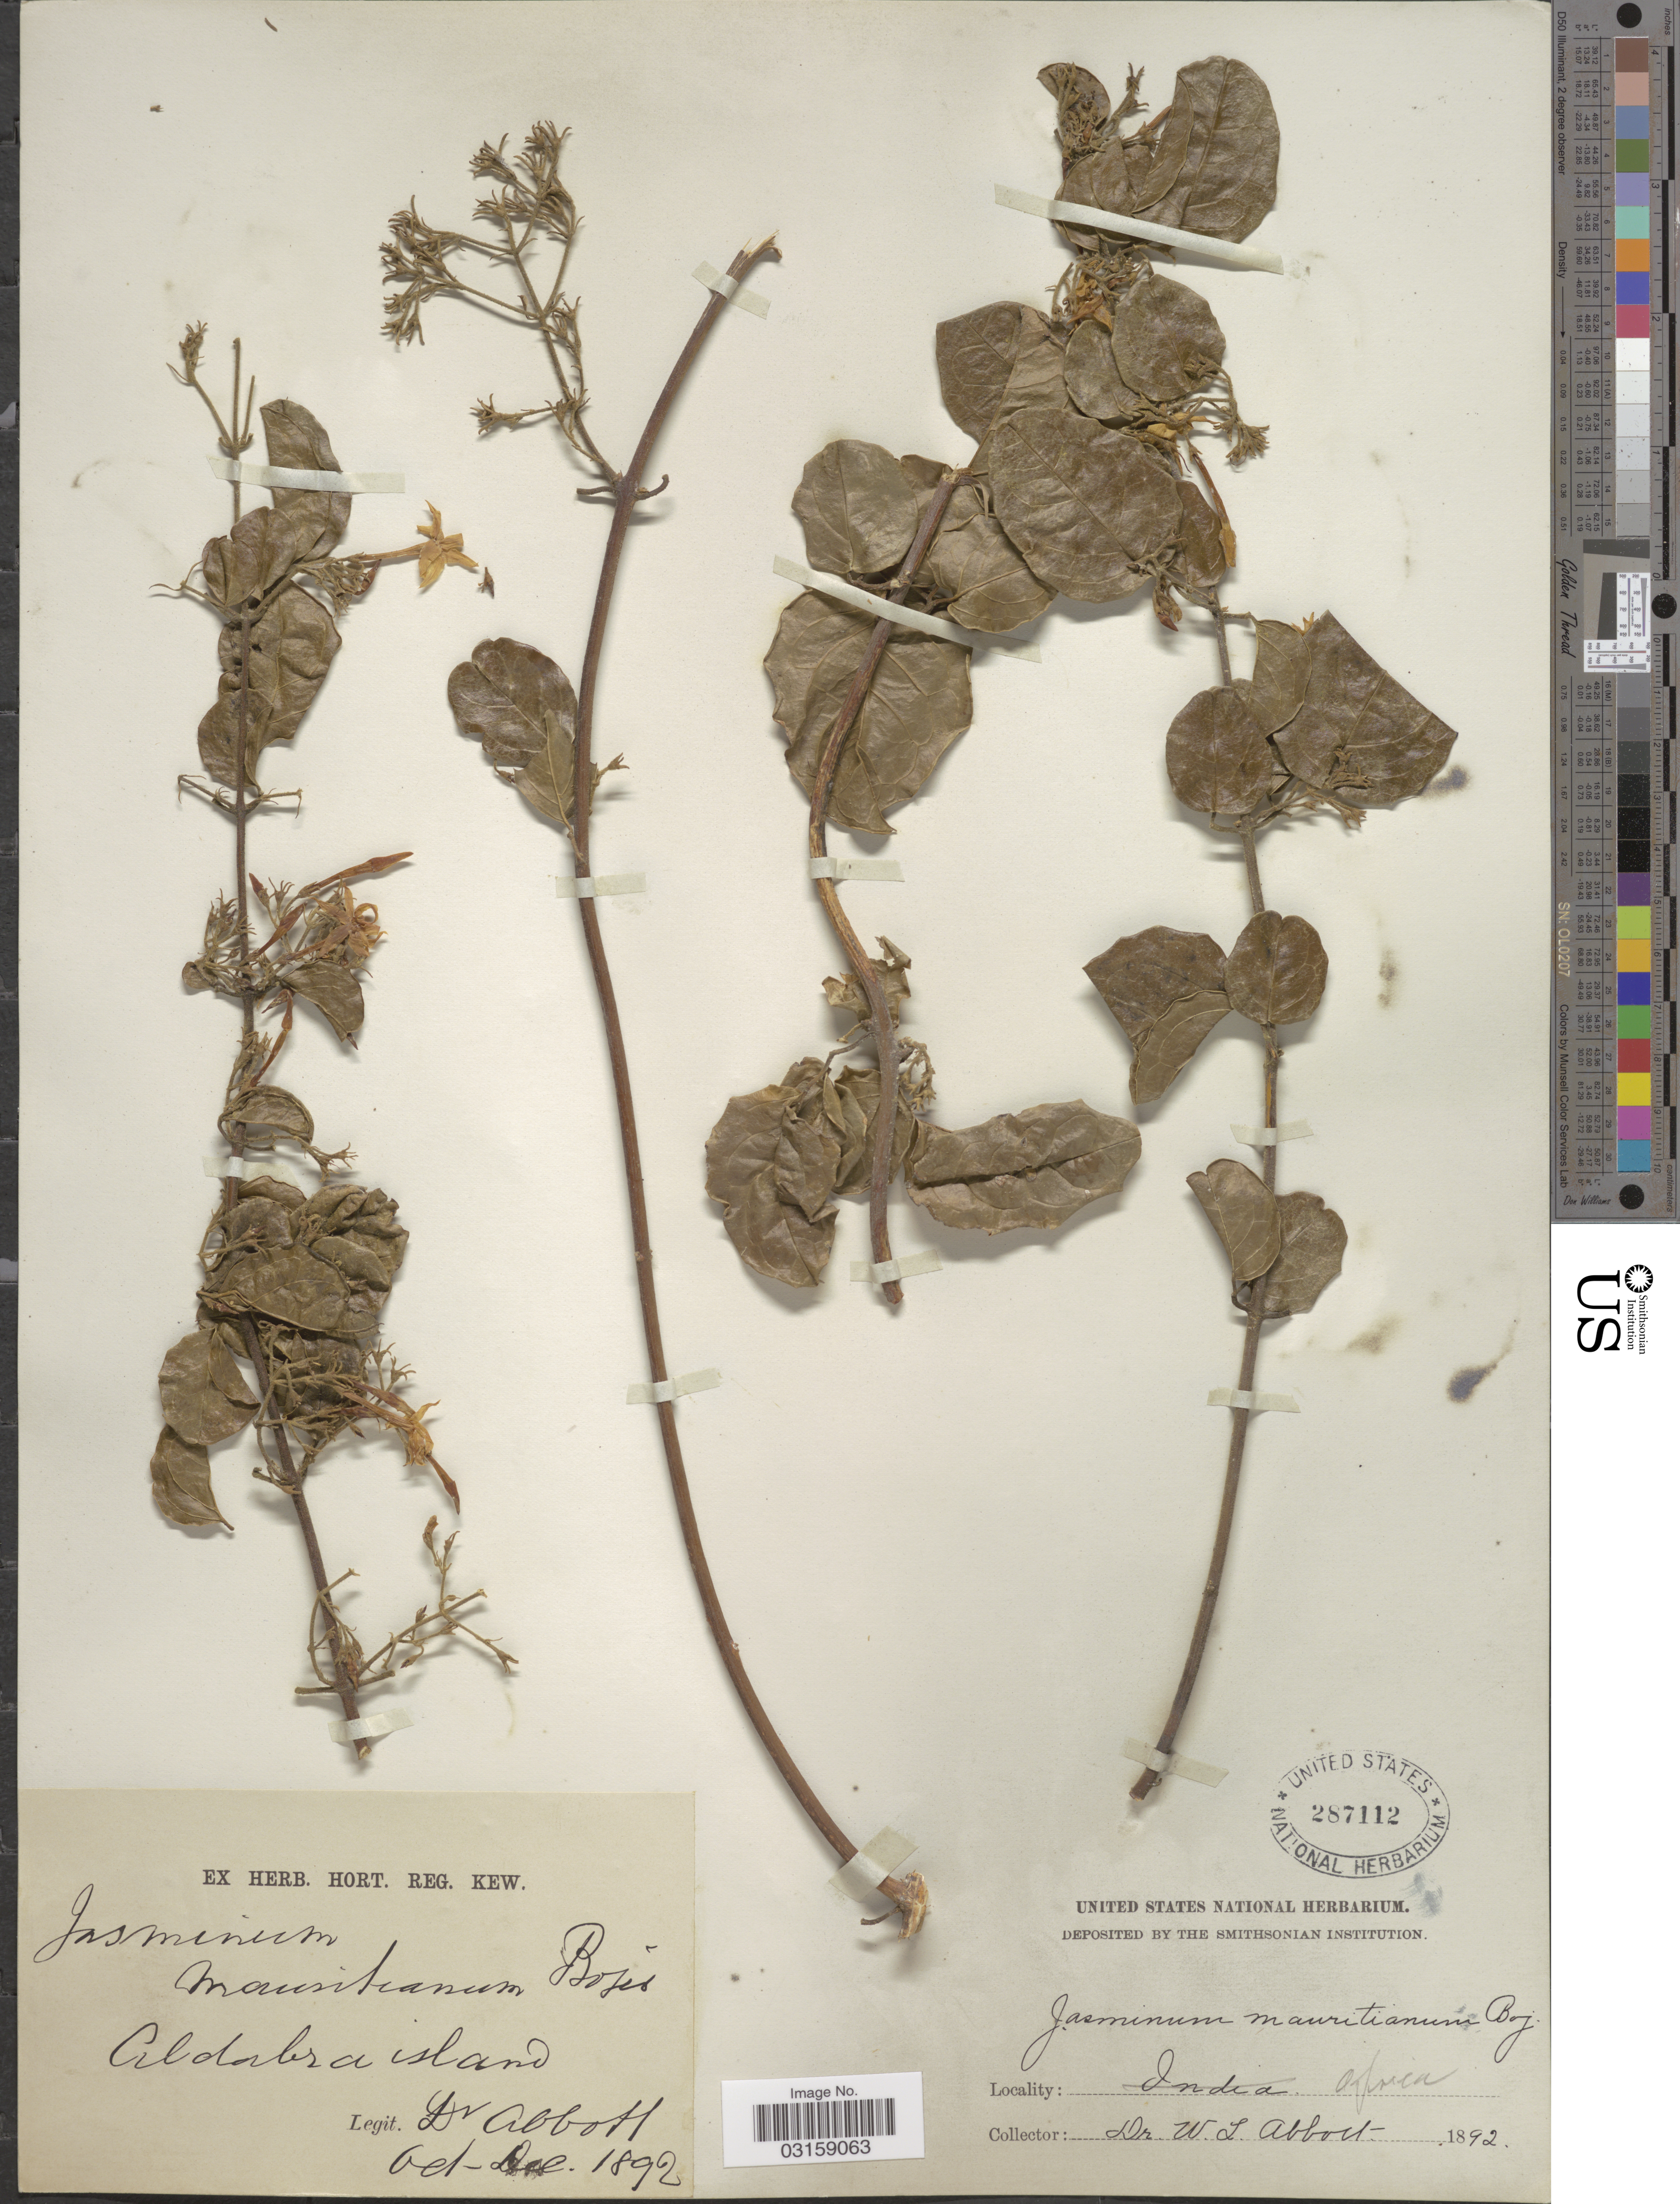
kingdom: Plantae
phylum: Tracheophyta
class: Magnoliopsida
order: Lamiales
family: Oleaceae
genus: Jasminum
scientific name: Jasminum mauritianum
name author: Bojer ex DC.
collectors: W. L. Abbott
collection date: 1892-10/1892-12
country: Seychelles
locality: Aldabra island.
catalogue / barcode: US 287112